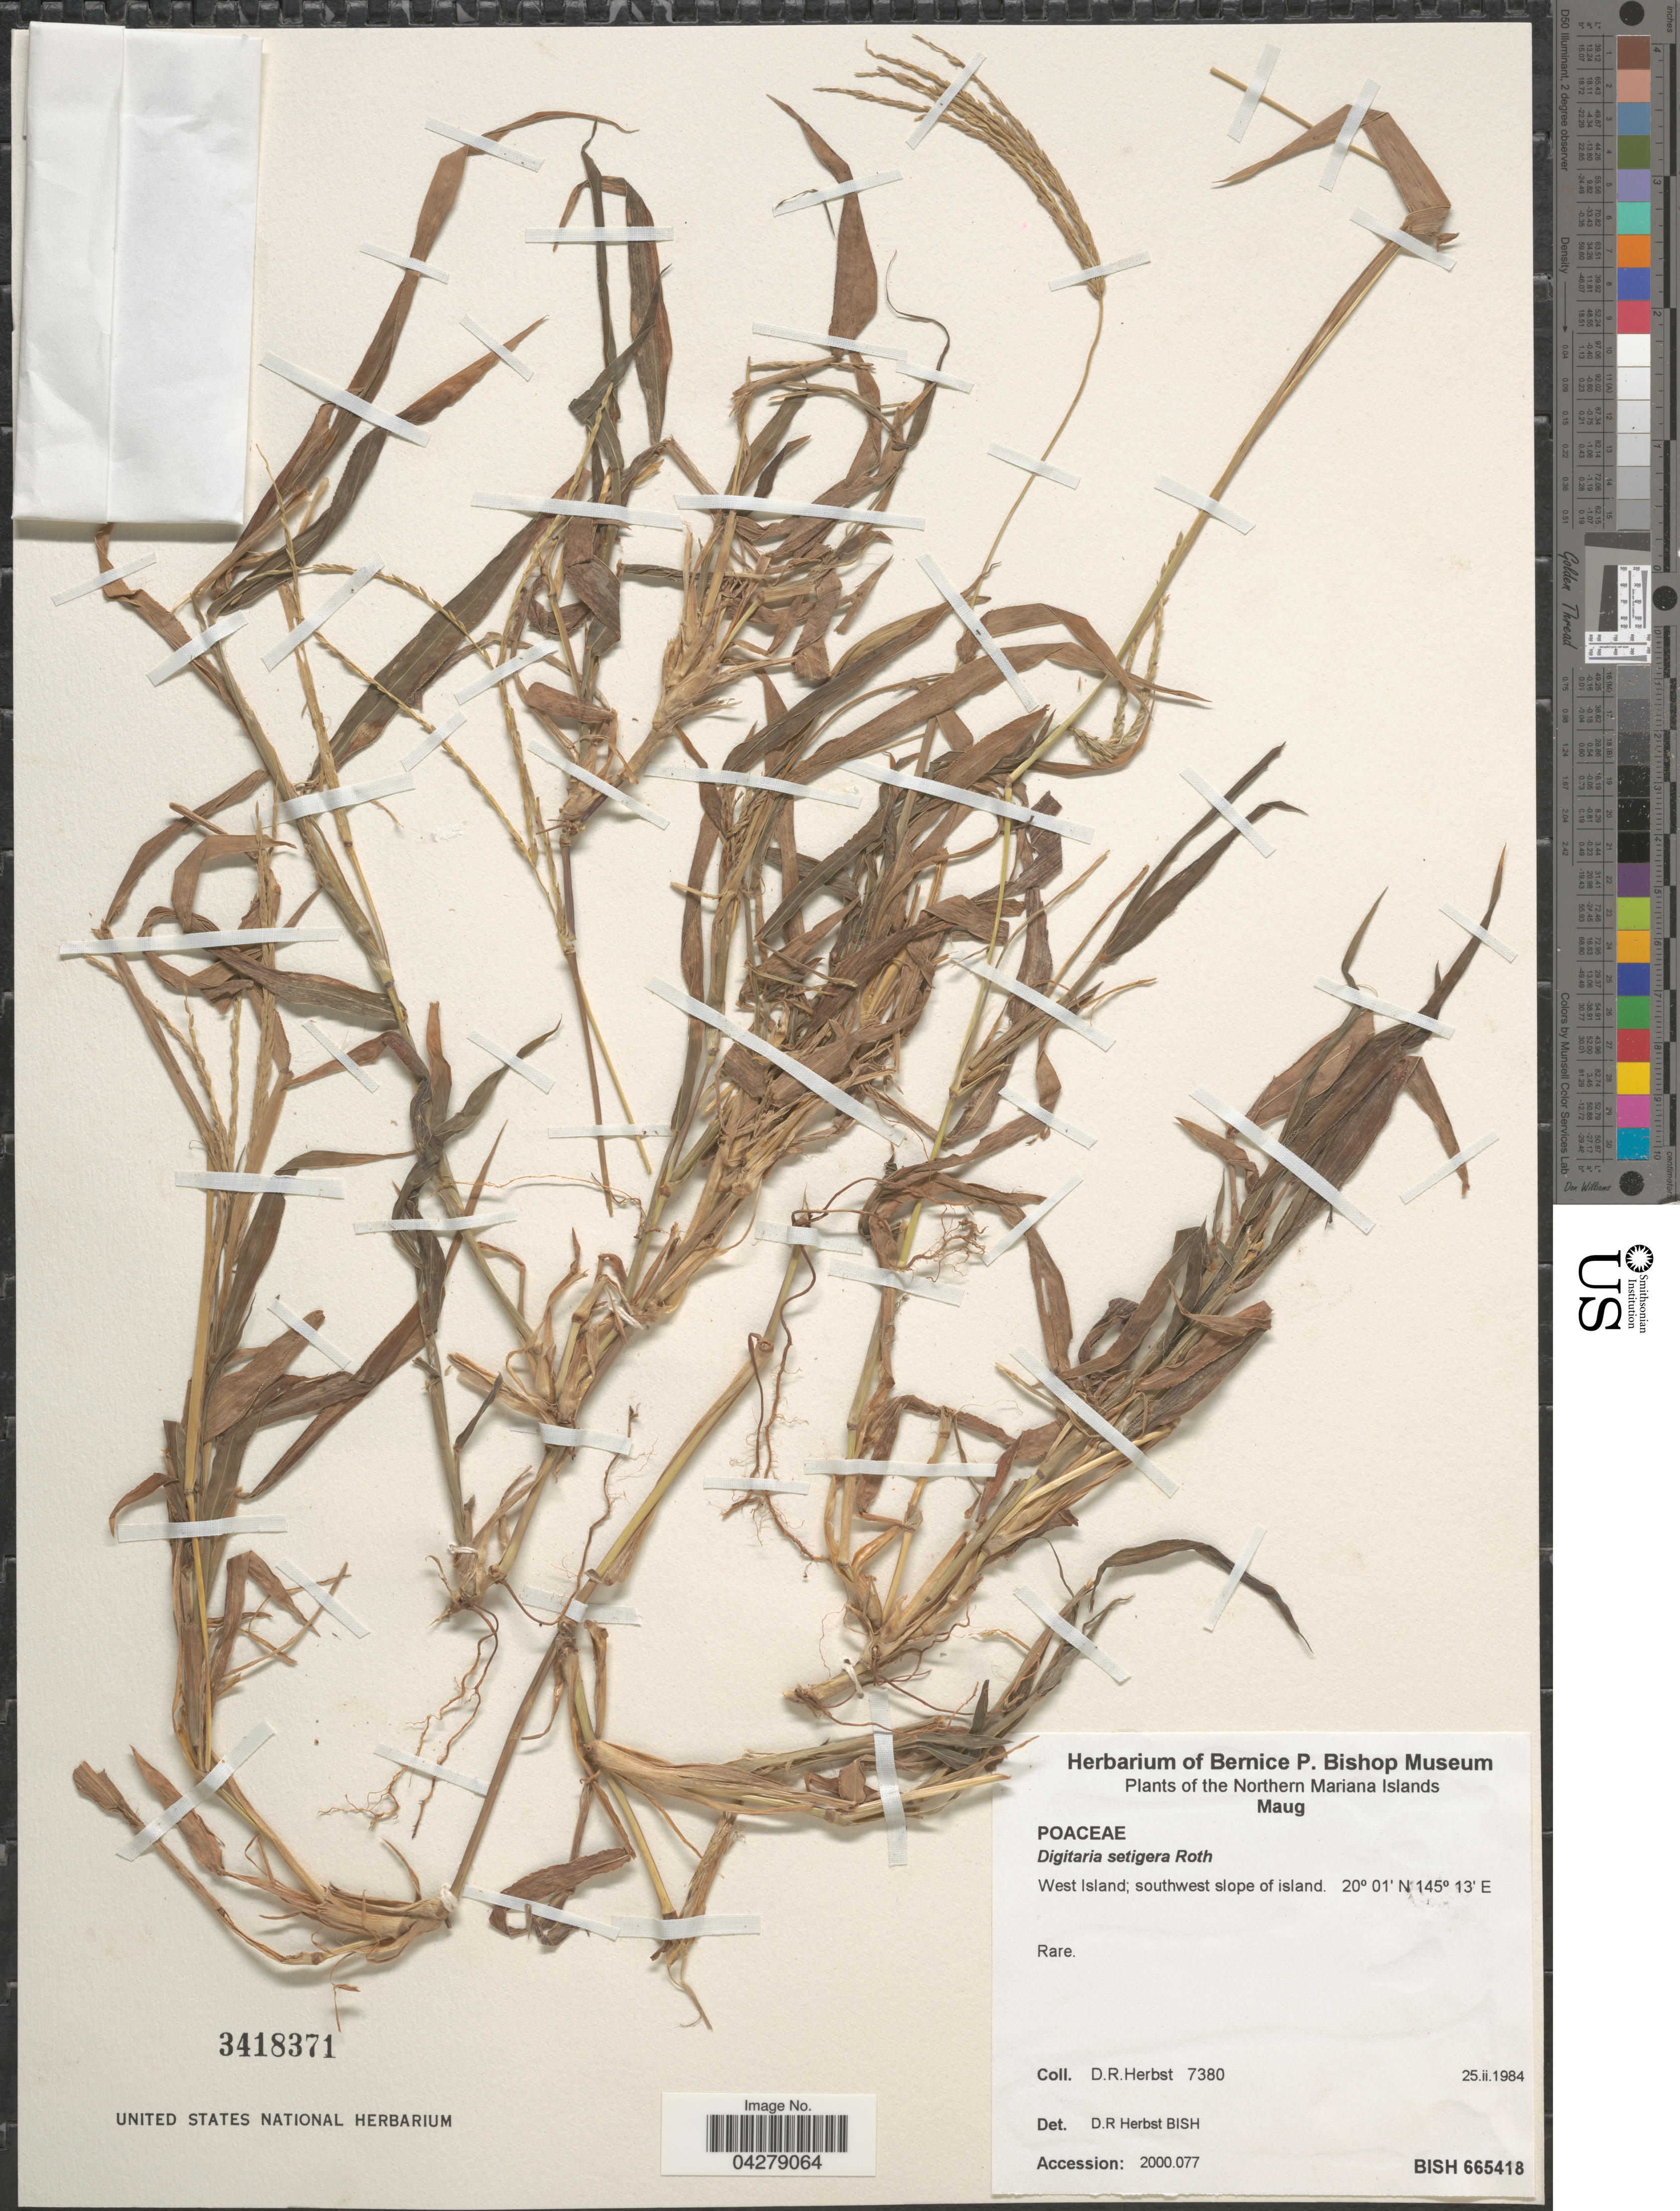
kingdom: Plantae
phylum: Tracheophyta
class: Liliopsida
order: Poales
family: Poaceae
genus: Digitaria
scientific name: Digitaria setigera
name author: Roth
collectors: D. R. Herbst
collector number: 7380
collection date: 1984-02-25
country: Northern Mariana Islands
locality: Maug. West Island; southwest slope of island.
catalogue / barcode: US 3418371